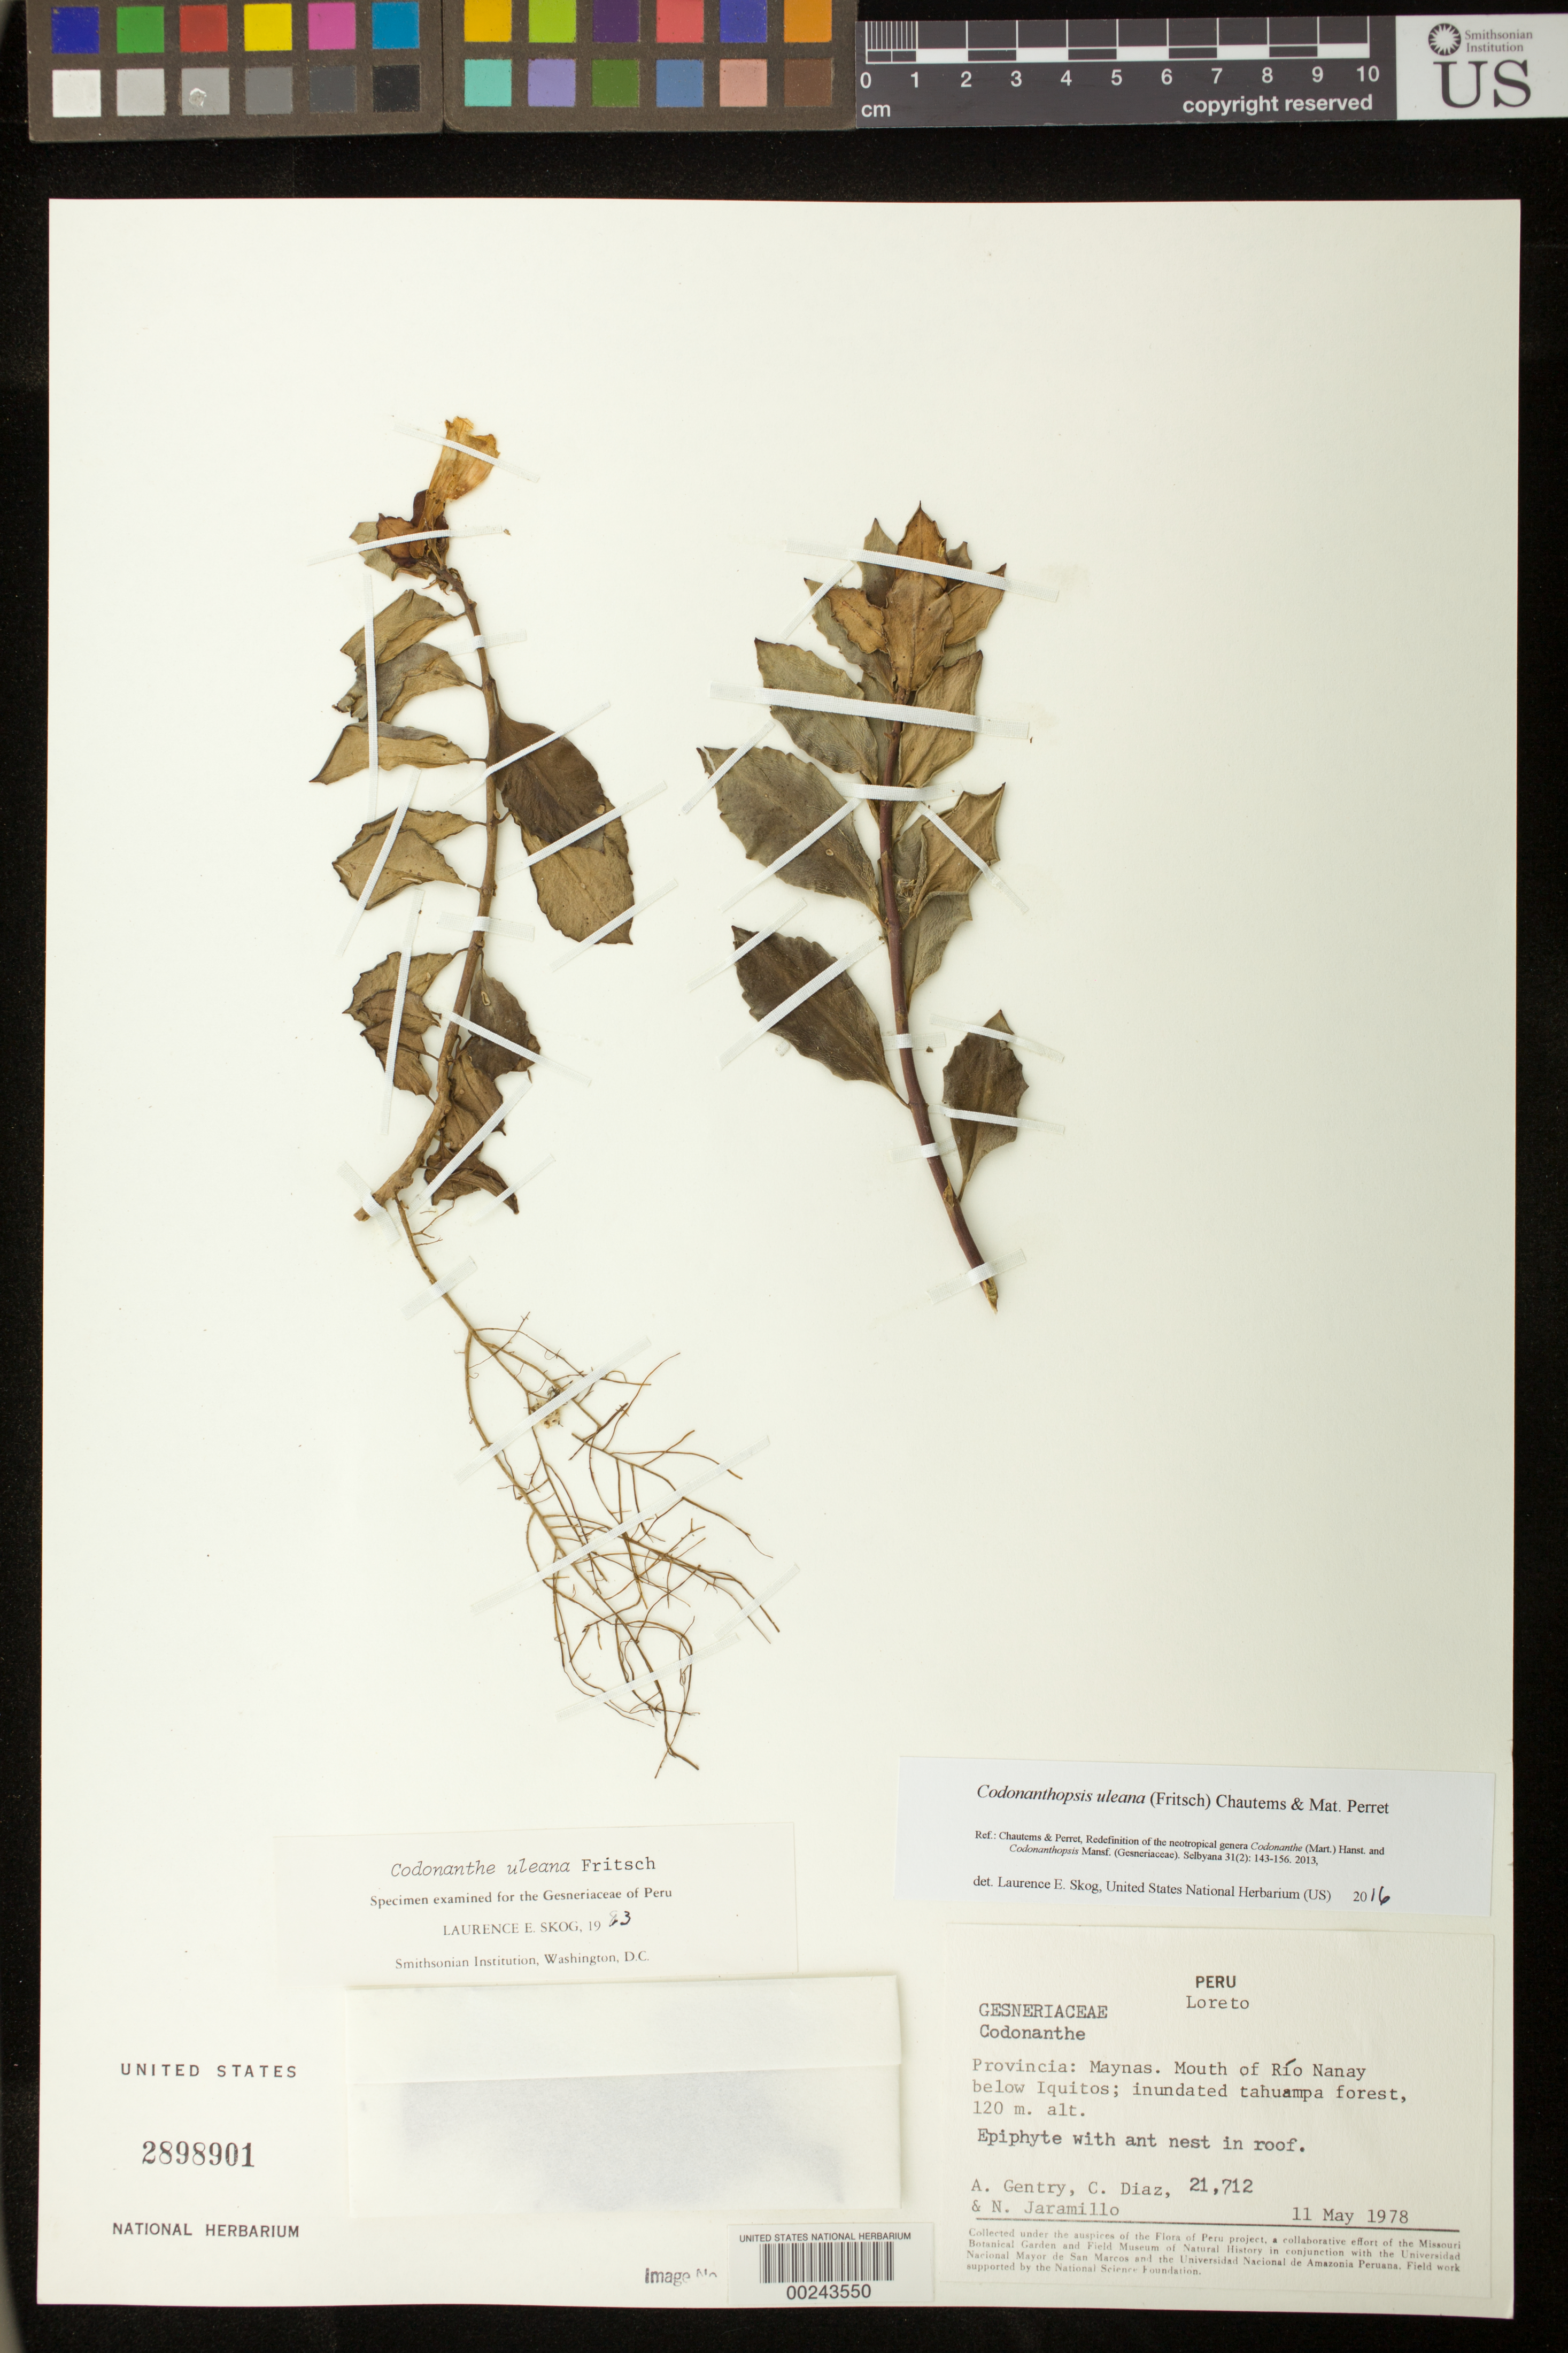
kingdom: Plantae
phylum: Tracheophyta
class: Magnoliopsida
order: Lamiales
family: Gesneriaceae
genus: Codonanthopsis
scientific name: Codonanthopsis uleana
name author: (Fritsch) Chautems & Mat.Perret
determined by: Skog, Laurence E.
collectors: A. H. Gentry, C. Díaz & N. Jaramillo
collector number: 21712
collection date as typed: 11 May 1978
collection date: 1978-05-11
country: Peru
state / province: Loreto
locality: Prov. Maynas; Mouth of Rio Nanay below Iquitos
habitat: Inundated tahuampa forest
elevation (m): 120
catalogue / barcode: US 2898901